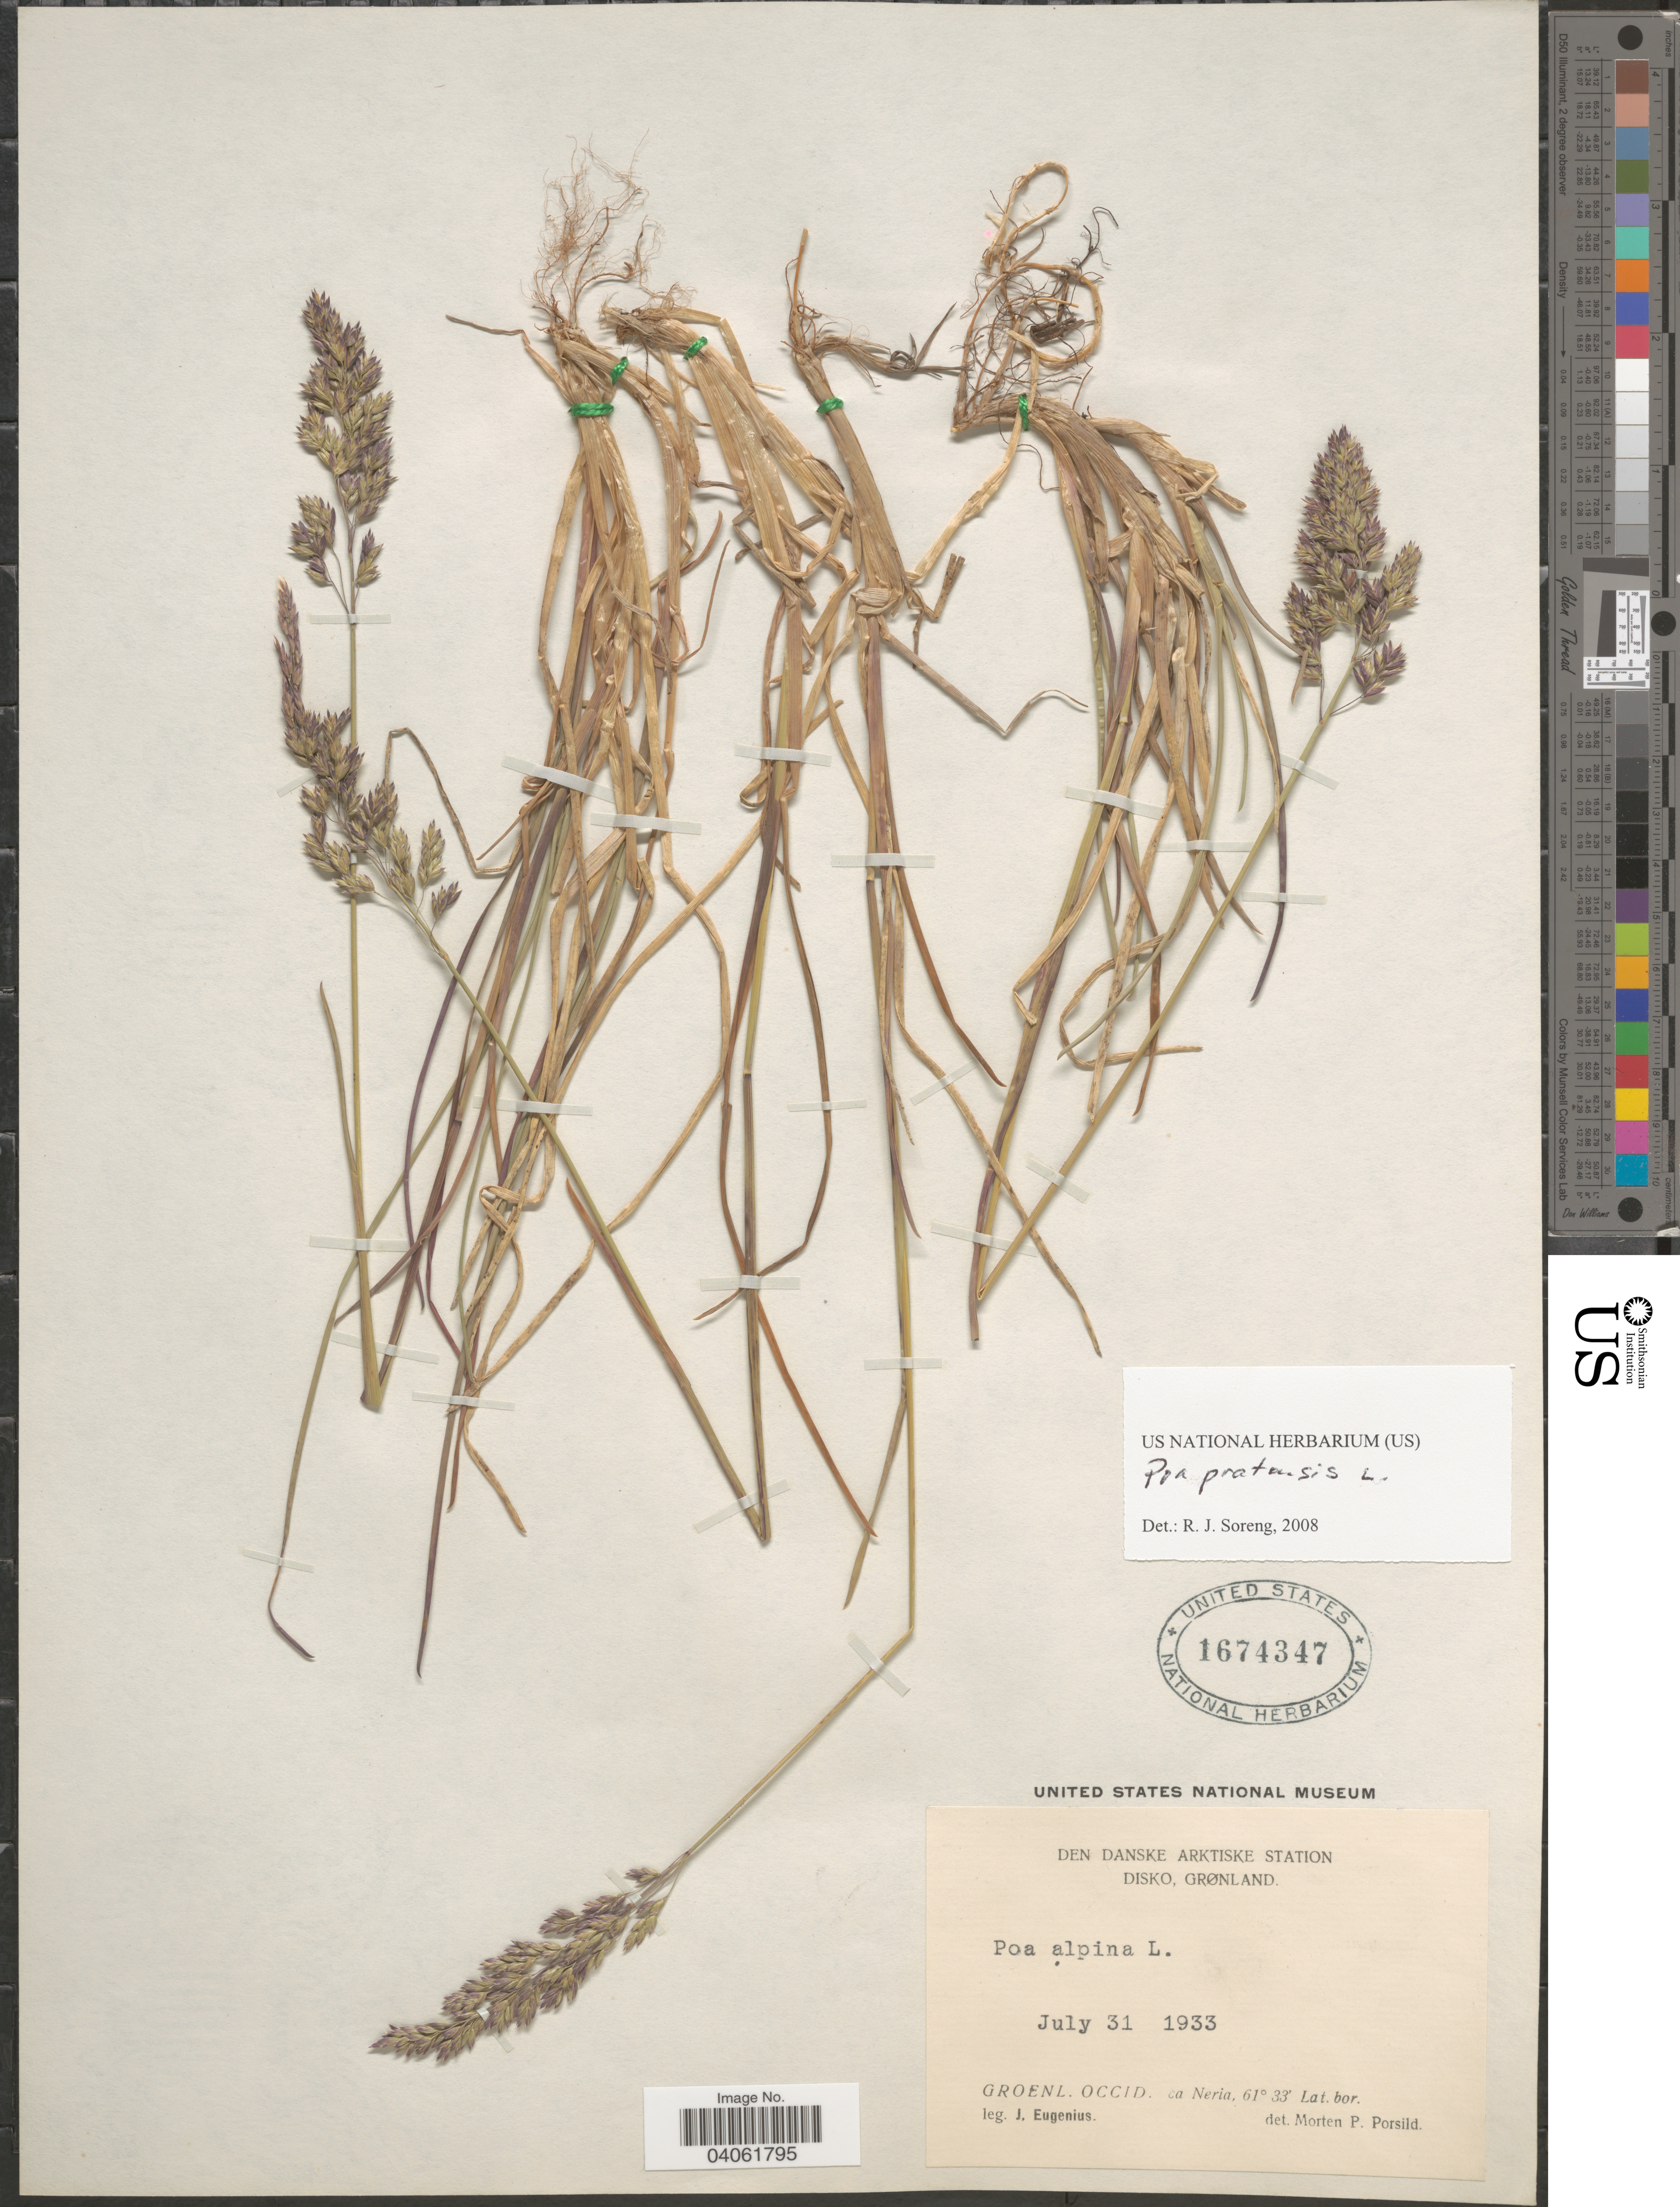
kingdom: Plantae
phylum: Tracheophyta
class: Liliopsida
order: Poales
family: Poaceae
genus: Poa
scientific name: Poa pratensis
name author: L.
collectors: J. Eugenius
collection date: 1933-07-31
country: Greenland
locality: Den Danske Arktiske Station. Disko, Grønland. Groenl. Occid. ca Neria.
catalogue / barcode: US 1674347